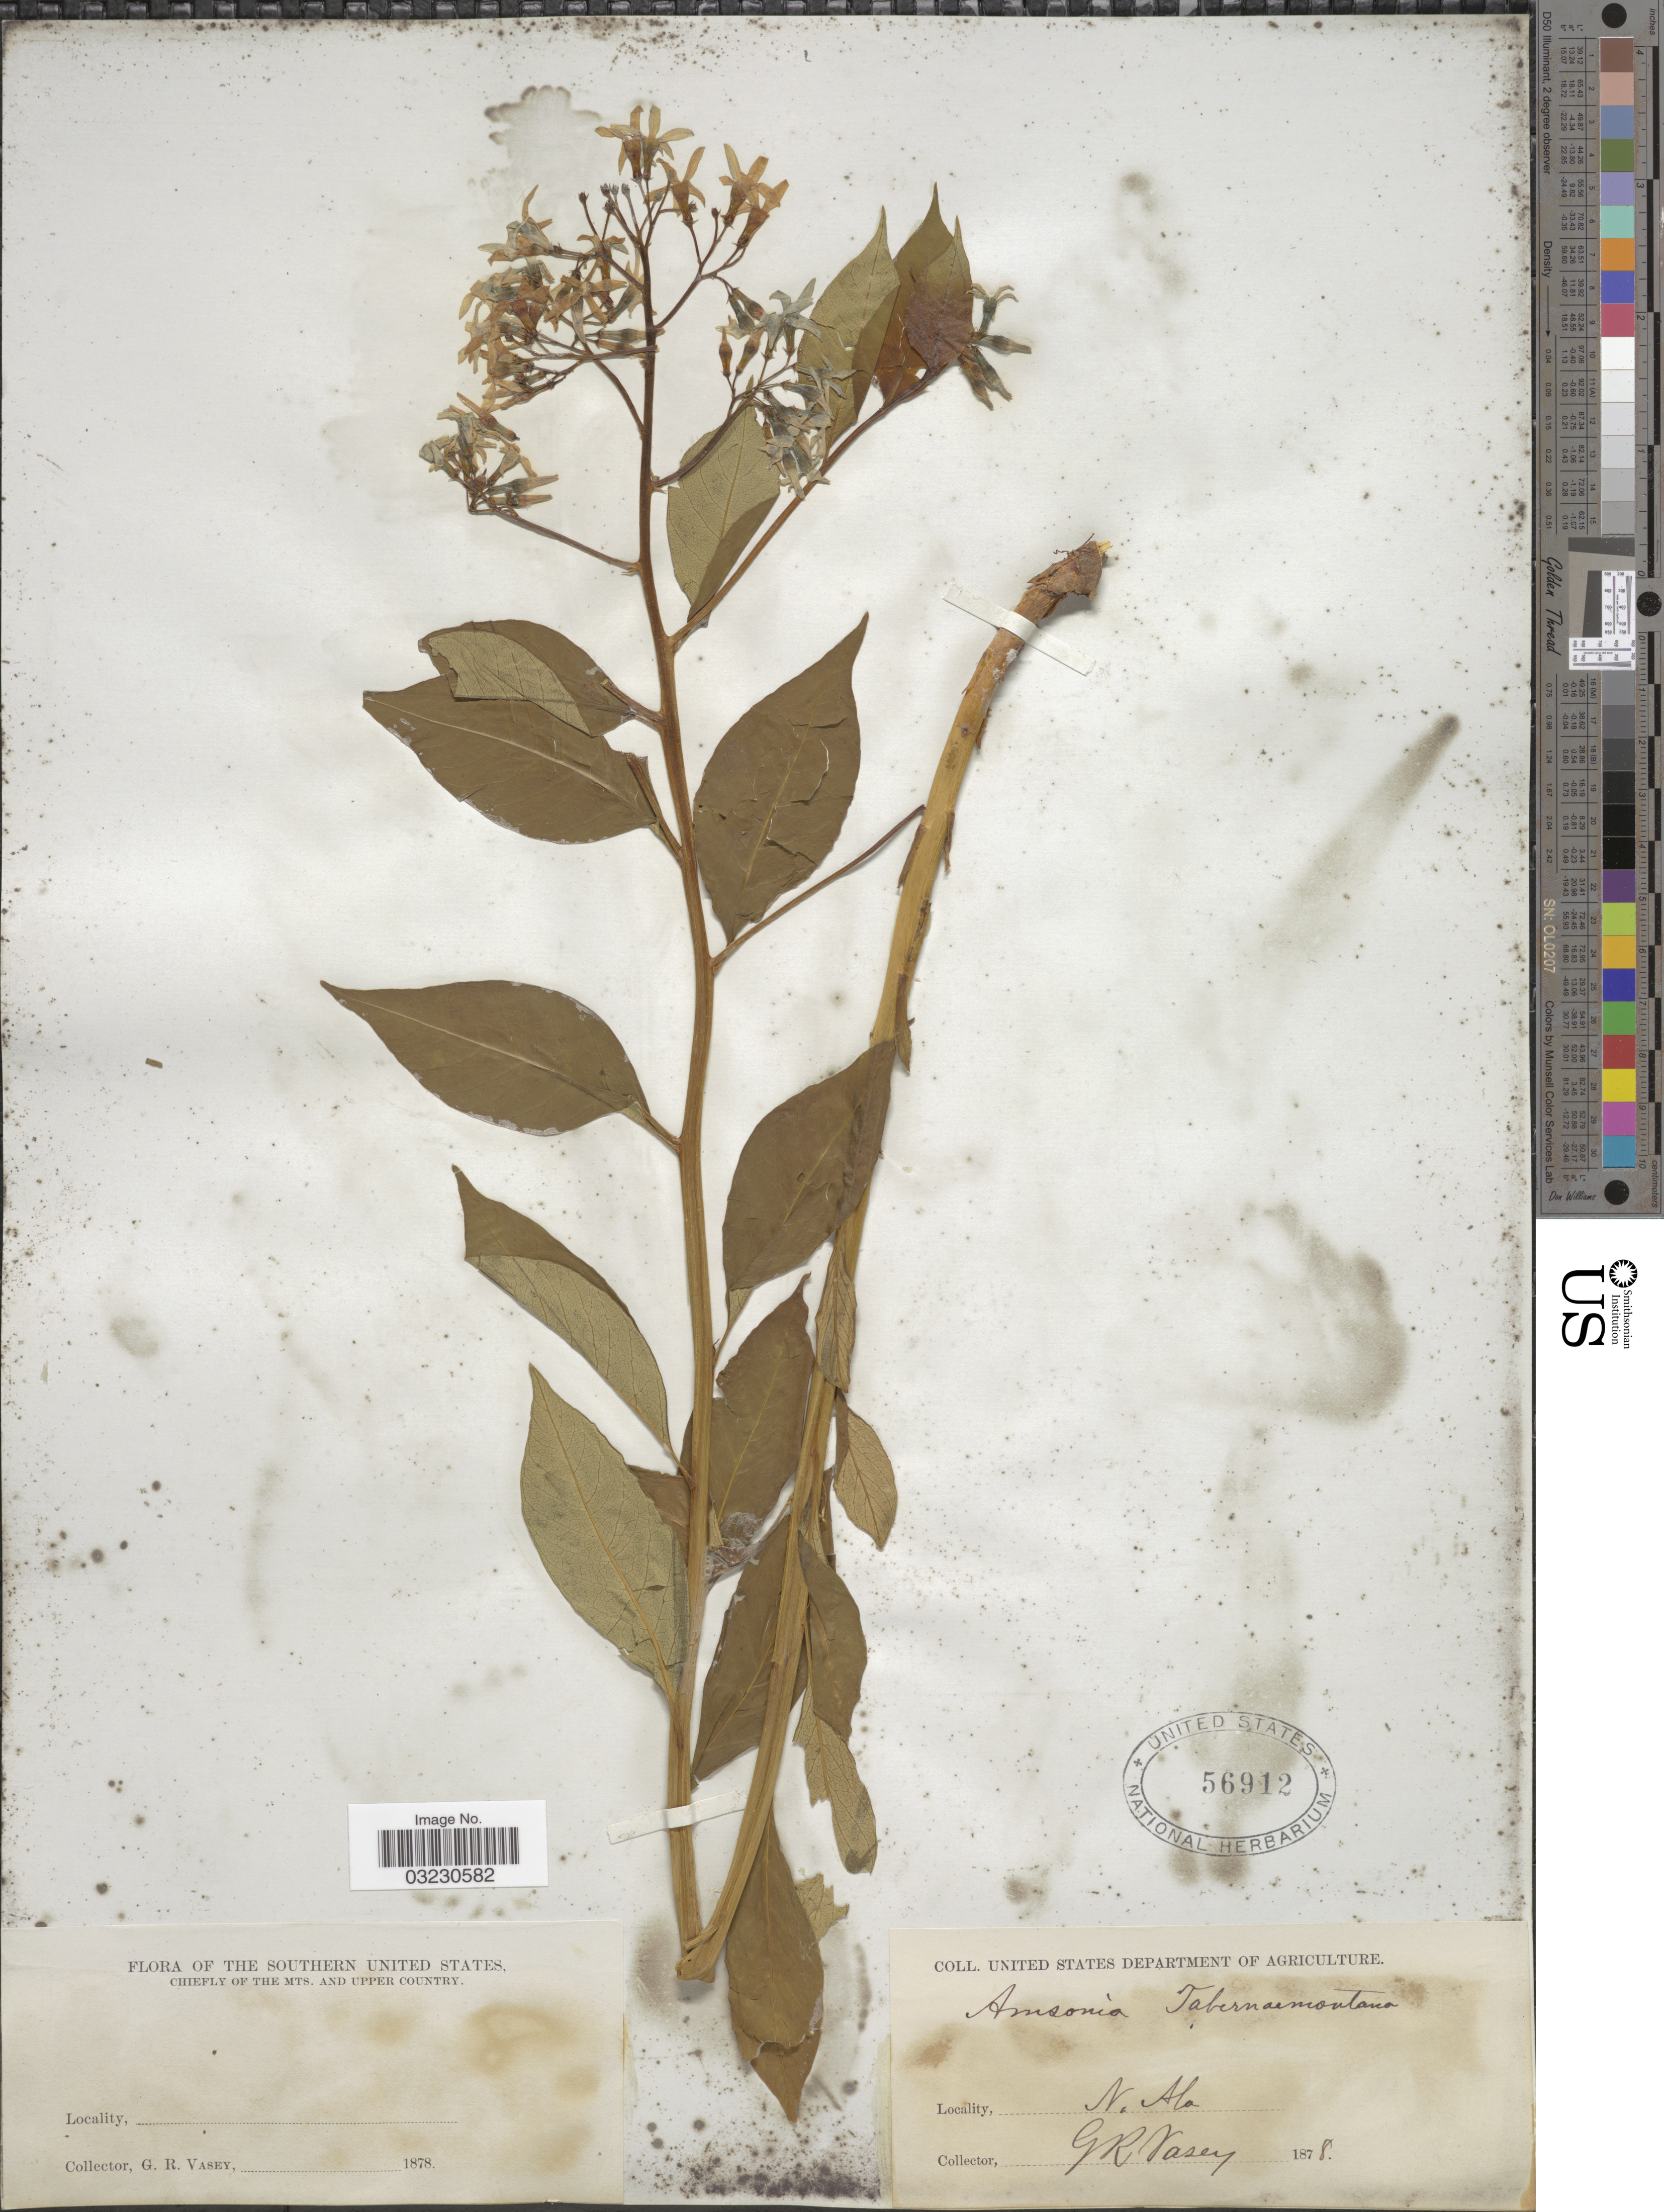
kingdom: Plantae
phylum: Tracheophyta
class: Magnoliopsida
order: Gentianales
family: Apocynaceae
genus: Amsonia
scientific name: Amsonia tabernaemontana var. salicifolia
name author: (Pursh) Woodson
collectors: G. R. Vasey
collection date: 1878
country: United States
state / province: Alabama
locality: The Southern United States. Chiefly of the Mts. and Upper Country. N. Ala.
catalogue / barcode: US 56912